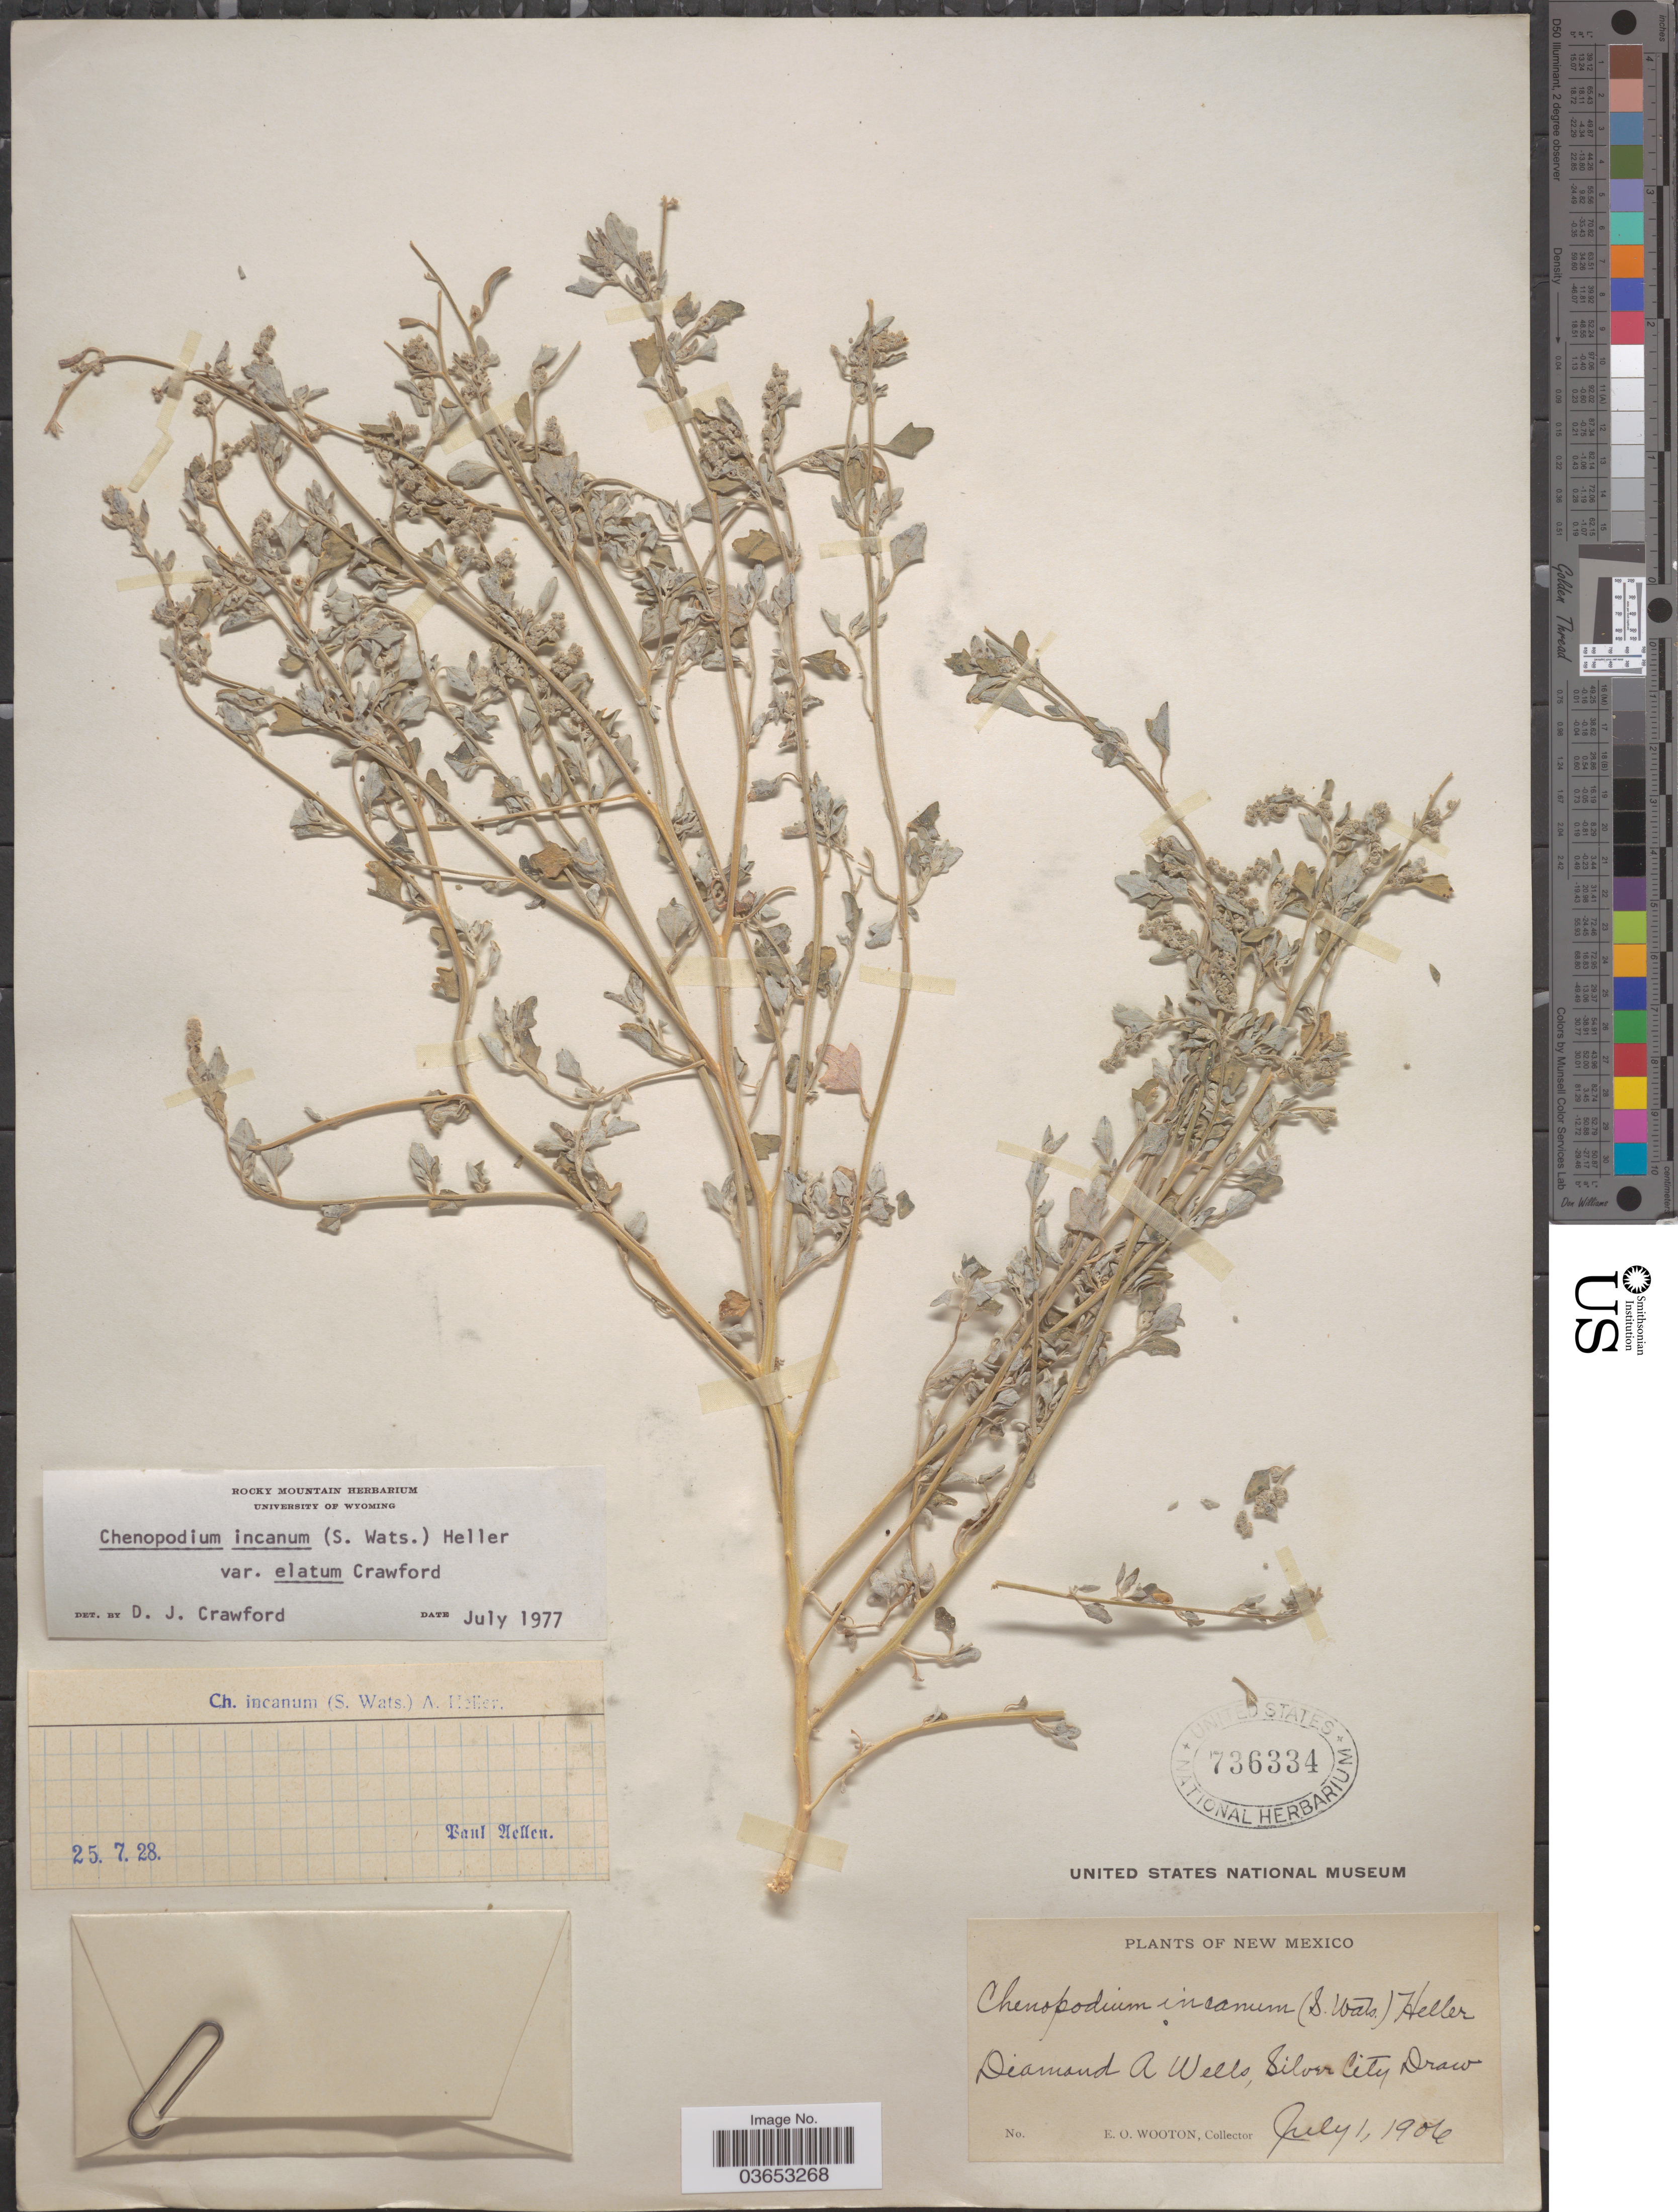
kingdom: Plantae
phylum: Tracheophyta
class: Magnoliopsida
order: Caryophyllales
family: Amaranthaceae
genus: Chenopodium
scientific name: Chenopodium incanum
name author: (S. Watson) A. Heller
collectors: E. O. Wooton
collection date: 1906-07-01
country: United States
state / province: New Mexico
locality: Diamond A Wells, Silver City Draw.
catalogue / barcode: US 736334